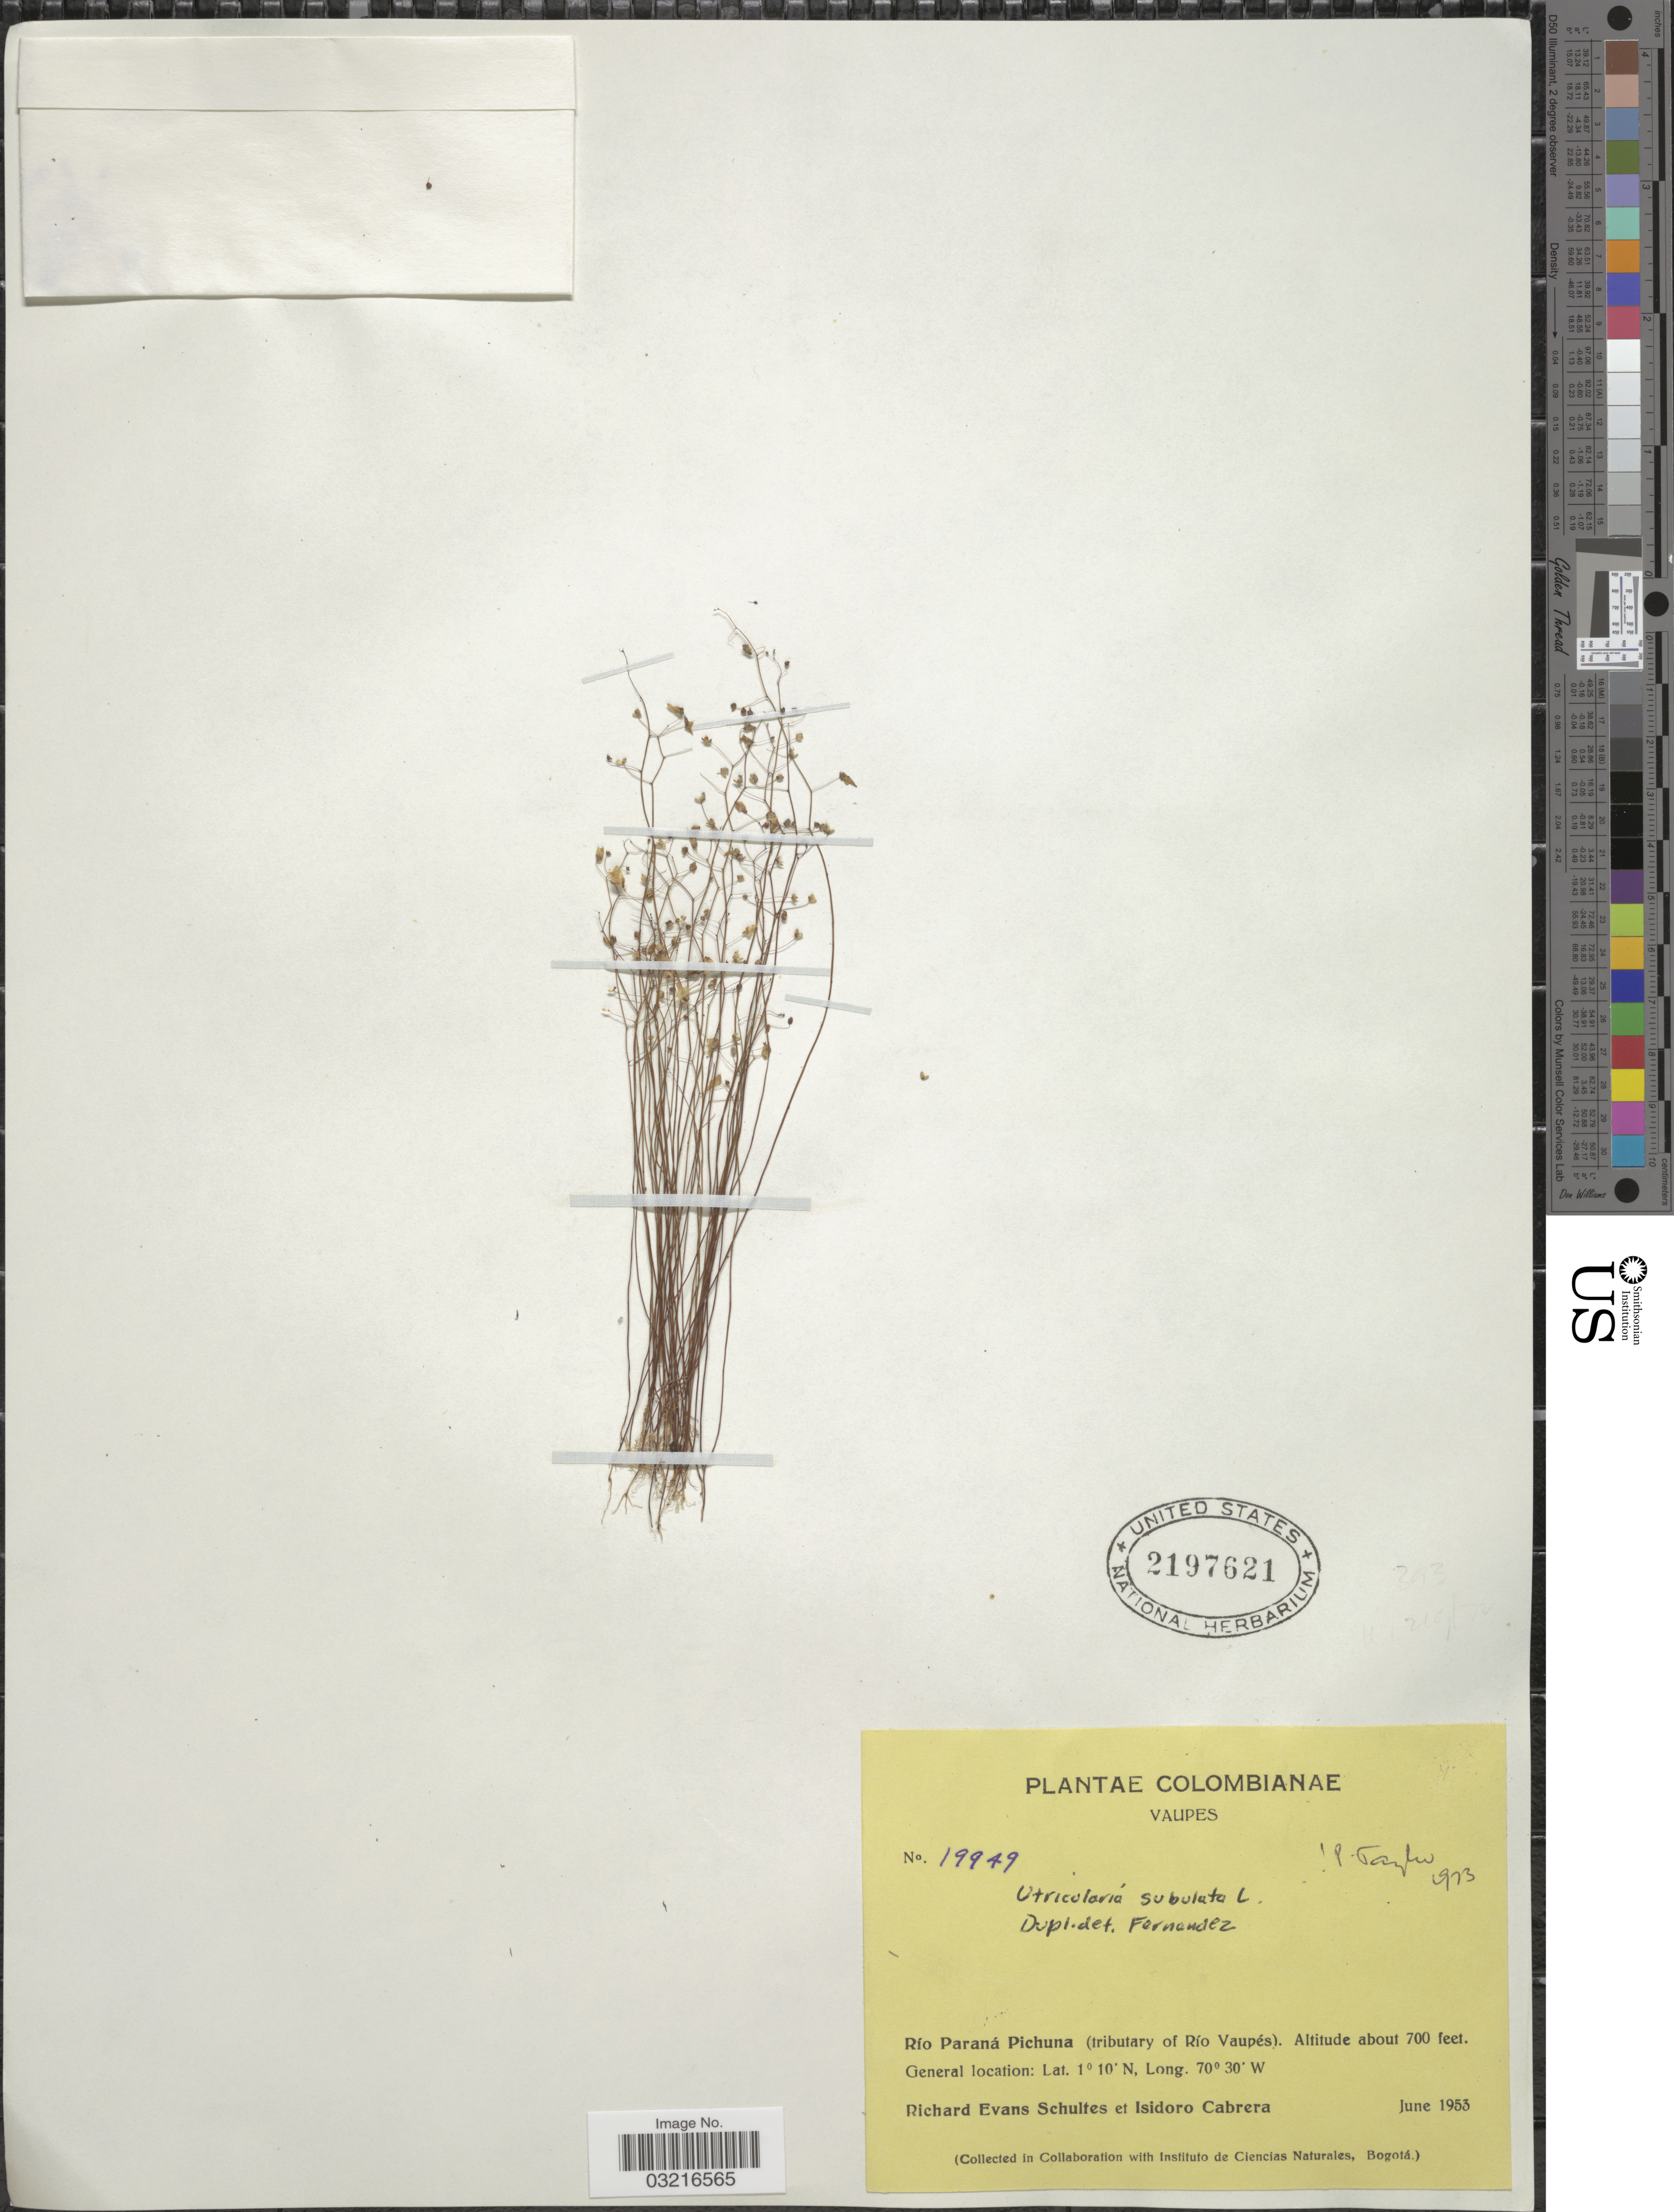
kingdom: Plantae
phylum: Tracheophyta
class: Magnoliopsida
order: Lamiales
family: Lentibulariaceae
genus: Utricularia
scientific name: Utricularia subulata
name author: L.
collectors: R. E. Schultes & I. Cabrera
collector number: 19949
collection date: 1953-06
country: Colombia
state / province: Vaupés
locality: Río Paraná Pichuna (tributary of Río Vaupés).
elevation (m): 213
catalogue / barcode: US 2197621